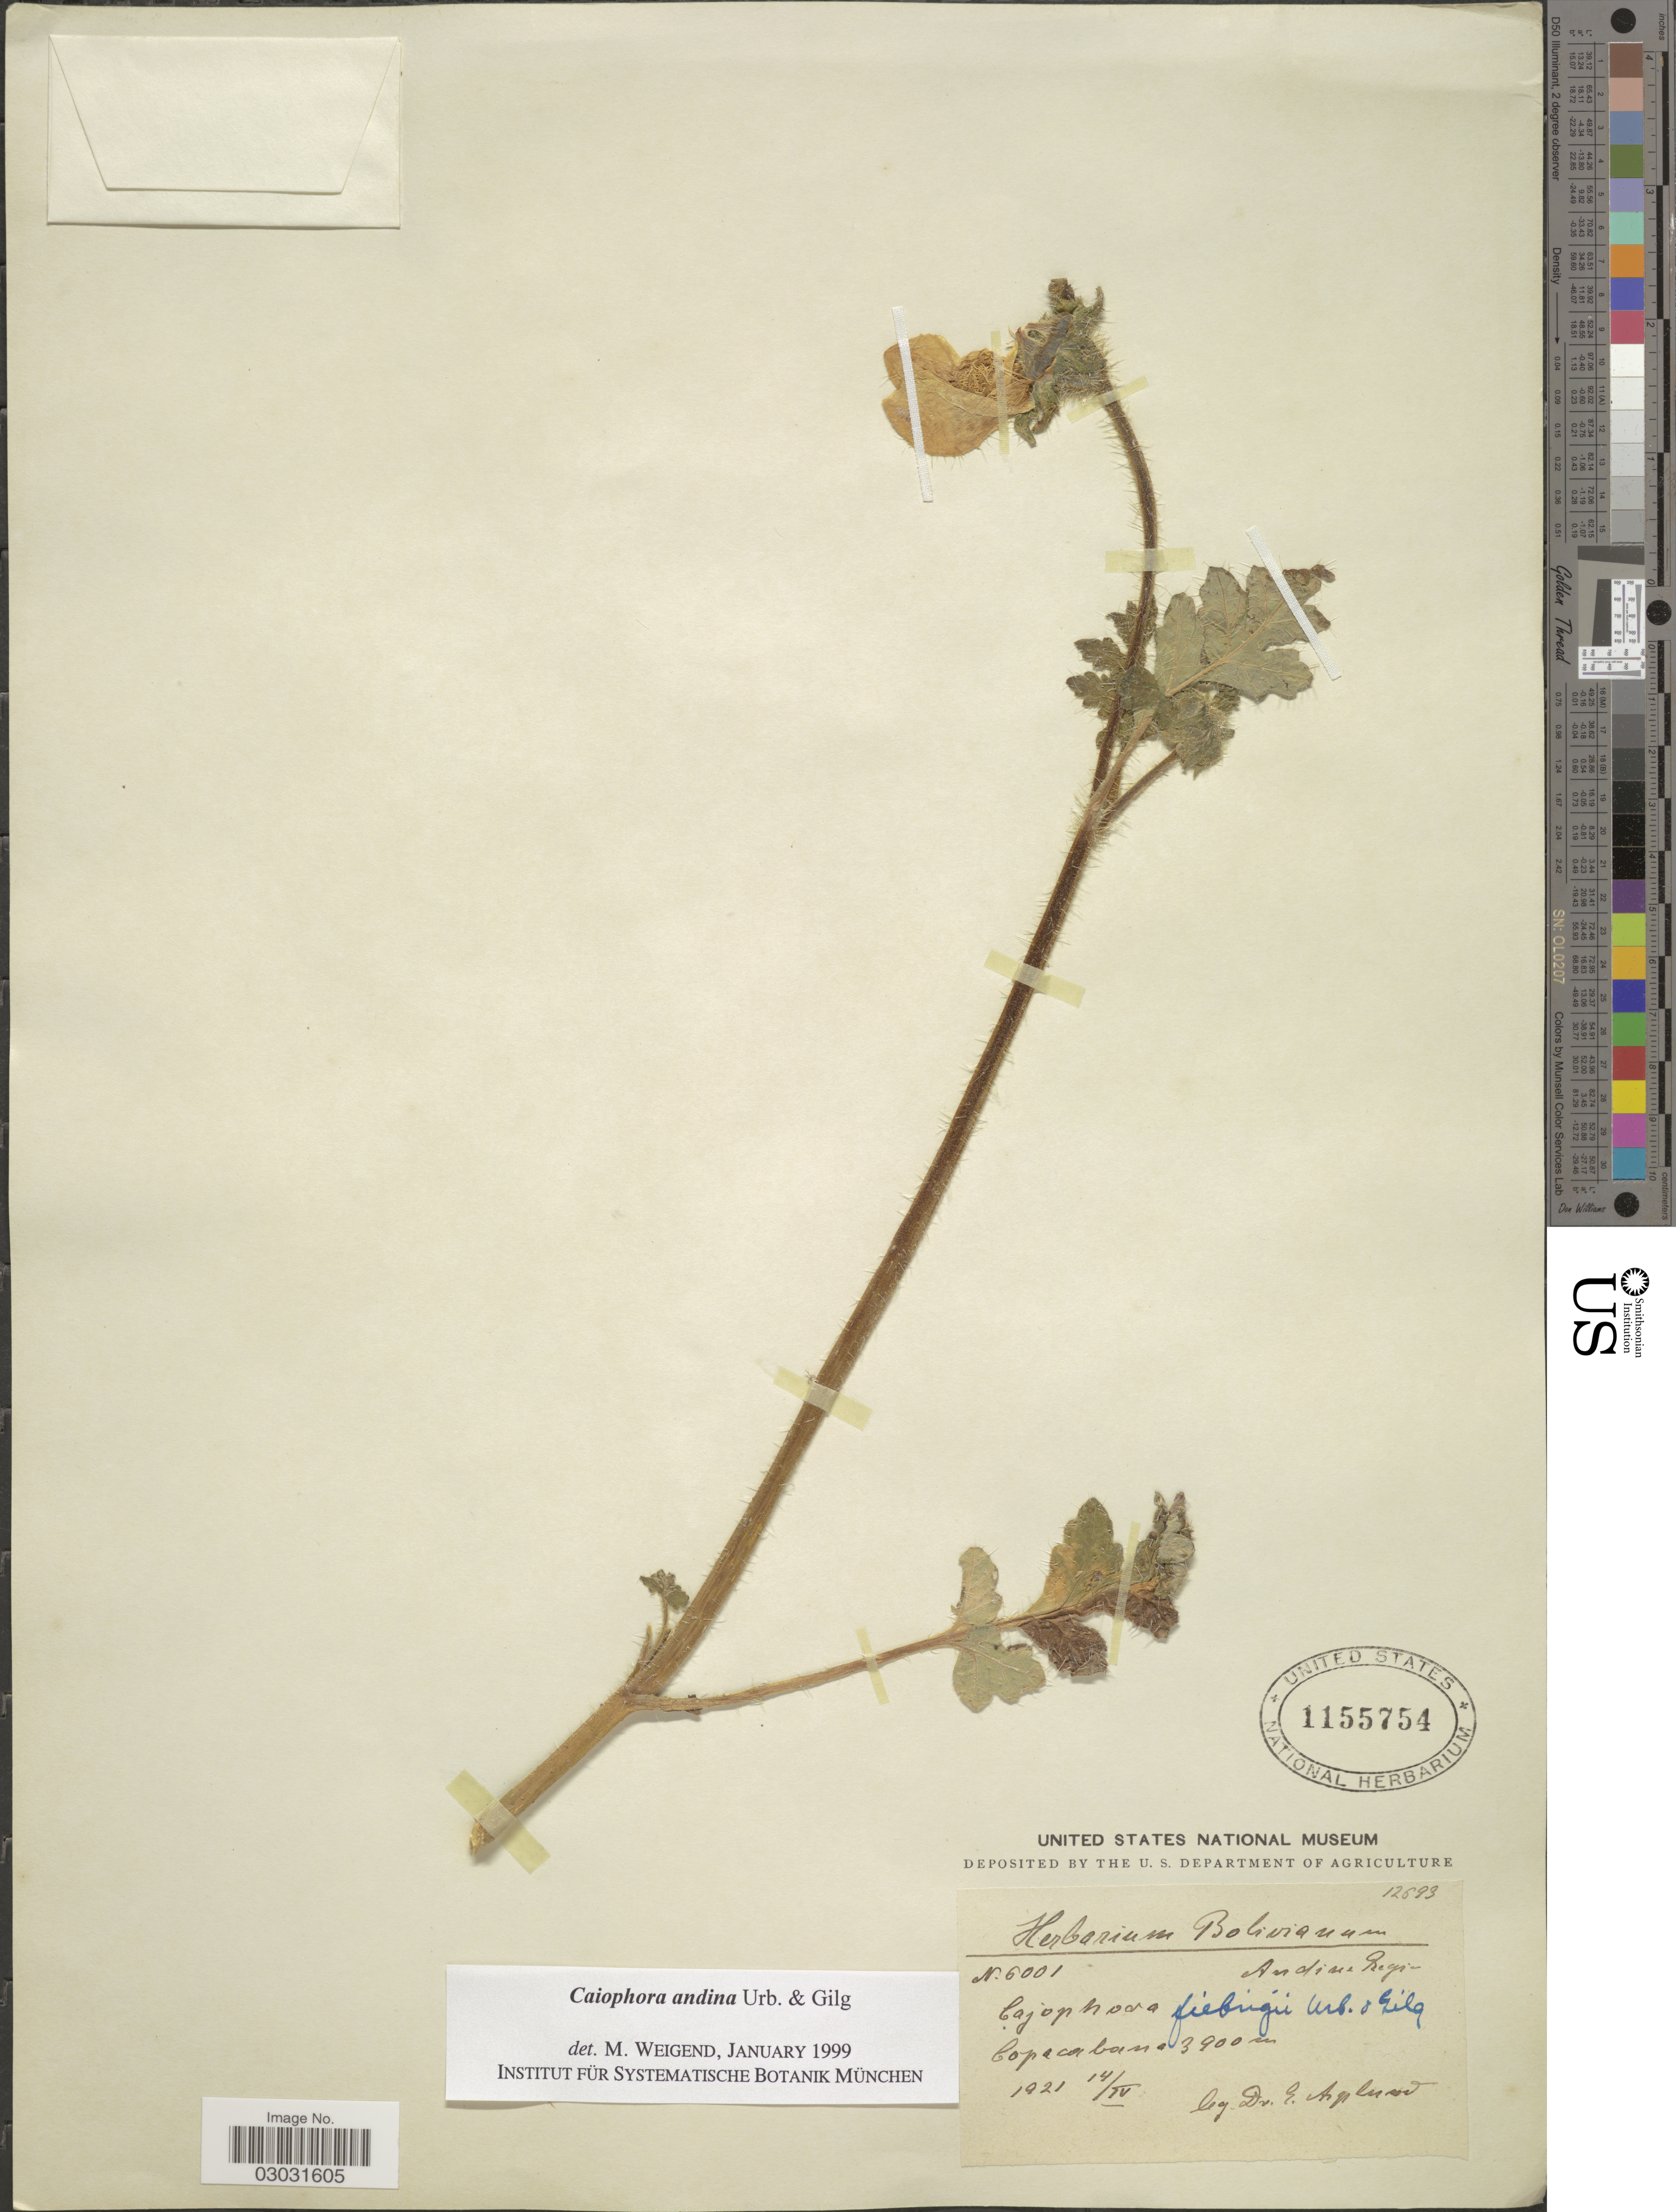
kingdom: Plantae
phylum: Tracheophyta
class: Magnoliopsida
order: Cornales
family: Loasaceae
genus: Caiophora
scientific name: Caiophora andina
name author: Urb. & Gilg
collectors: E. Asplund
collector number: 6001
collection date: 1921-04-14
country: Bolivia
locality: Andina Region. Copacabana.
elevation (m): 3900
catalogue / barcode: US 1155754